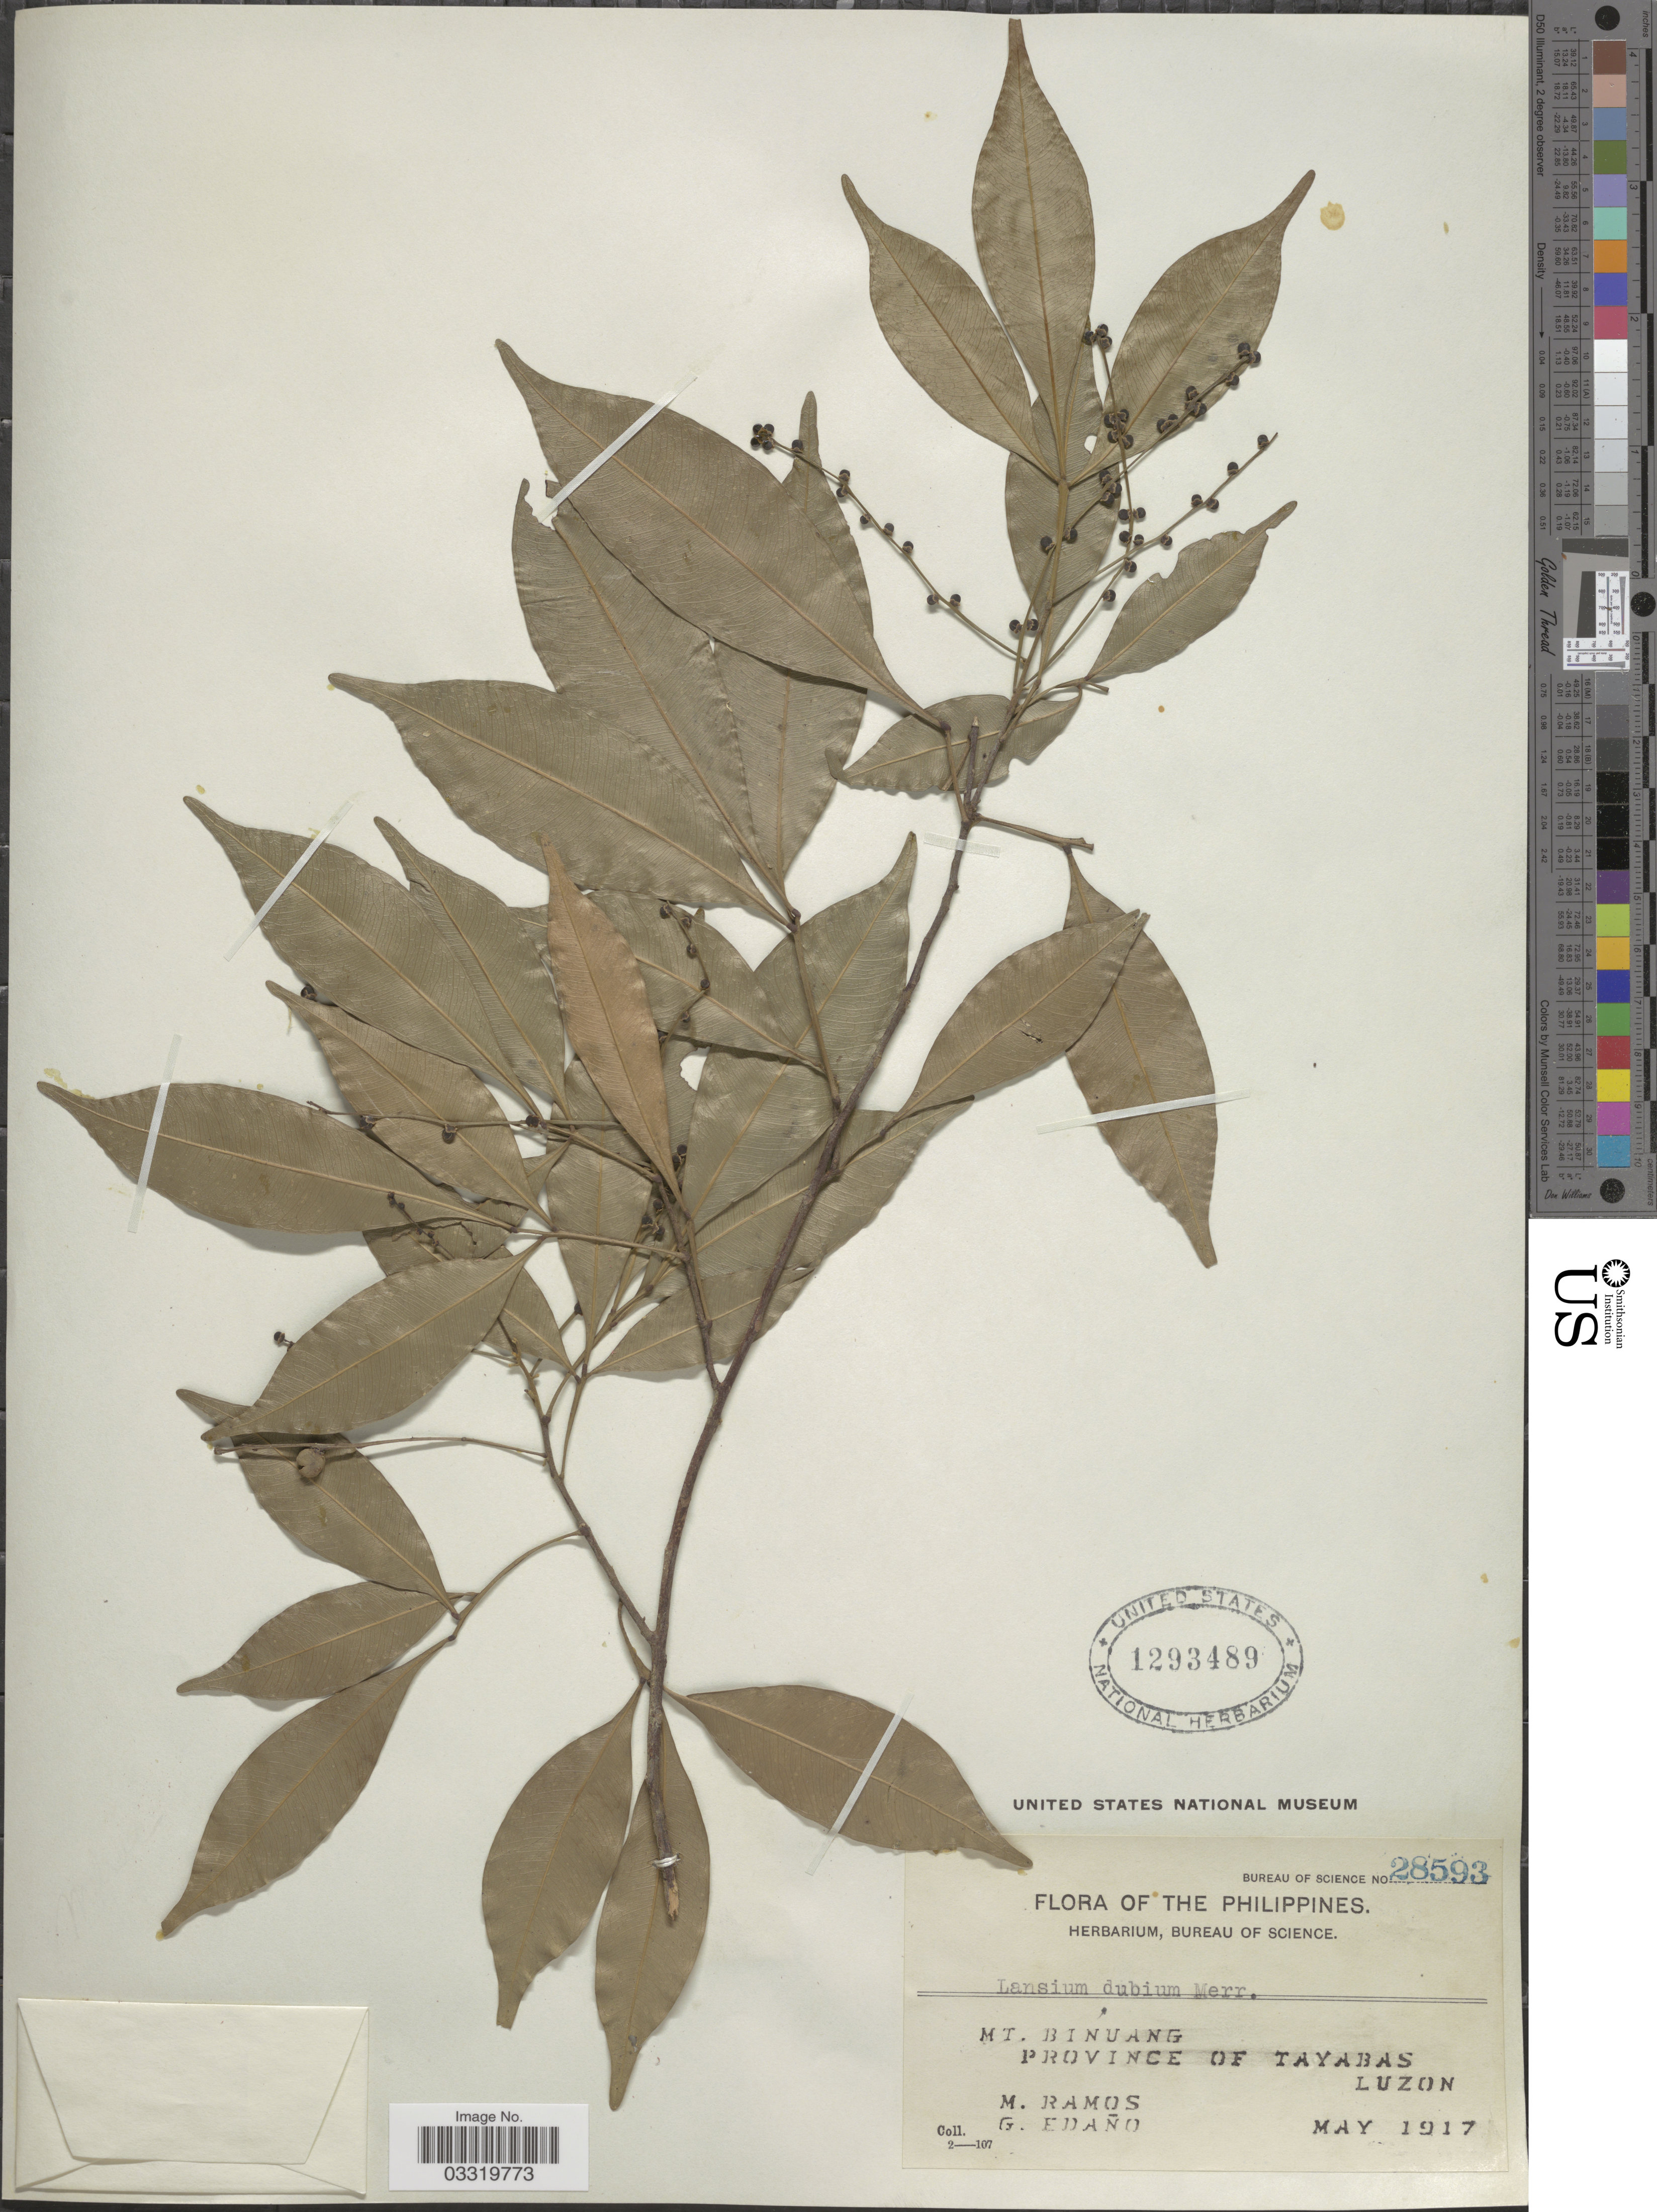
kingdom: Plantae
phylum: Tracheophyta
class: Magnoliopsida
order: Sapindales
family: Meliaceae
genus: Reinwardtiodendron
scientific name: Reinwardtiodendron humile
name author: (Hassk.) Mabb.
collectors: M. Ramos & G. Edaño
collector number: Bureau of Science 28593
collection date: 1917-05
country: Philippines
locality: Mt. Binuang, Province of Tayabas, Luzon.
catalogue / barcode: US 1293489